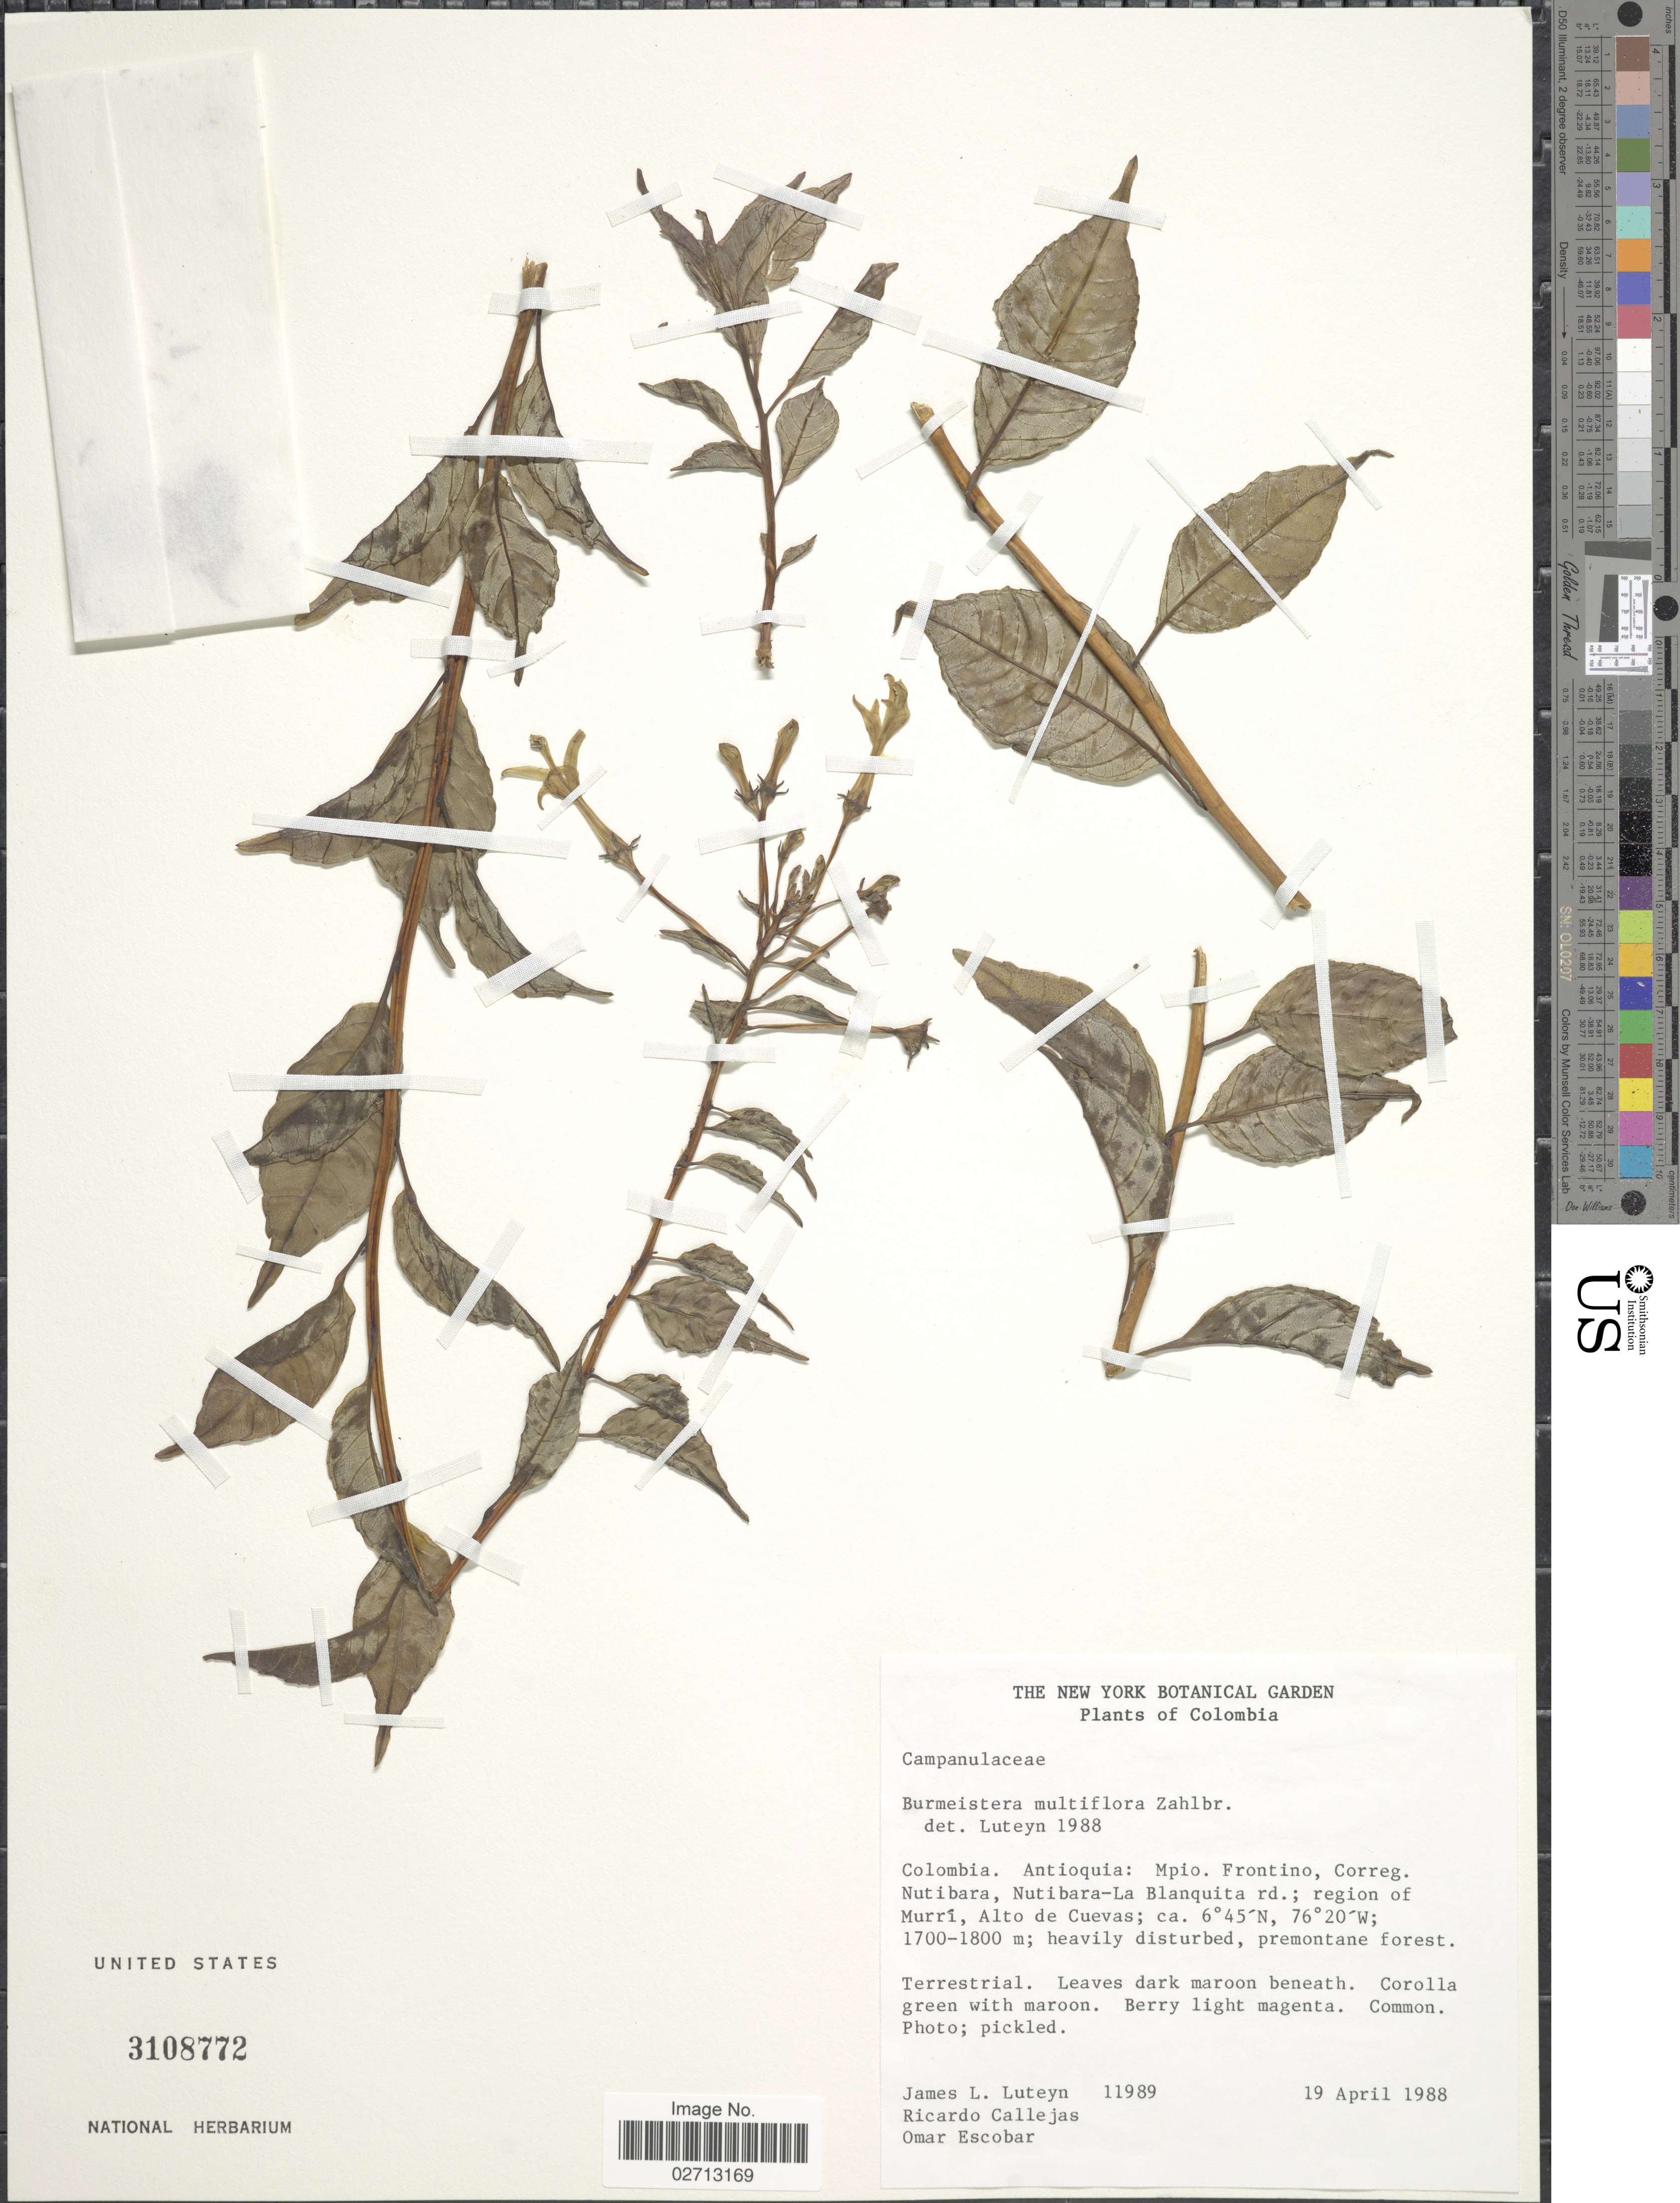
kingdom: Plantae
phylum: Tracheophyta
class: Magnoliopsida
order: Asterales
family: Campanulaceae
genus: Burmeistera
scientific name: Burmeistera multiflora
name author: Zahlbr.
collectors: J. L. Luteyn, R. Callejas & O. D. Escobar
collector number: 11989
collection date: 1988-04-19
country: Colombia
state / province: Antioquia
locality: Mpio. Frontino, Correg. Nutibara, Nutibara-La Blanquita rd.; region of Murrí, Alto de Cuevas.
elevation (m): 1700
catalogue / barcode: US 3108772